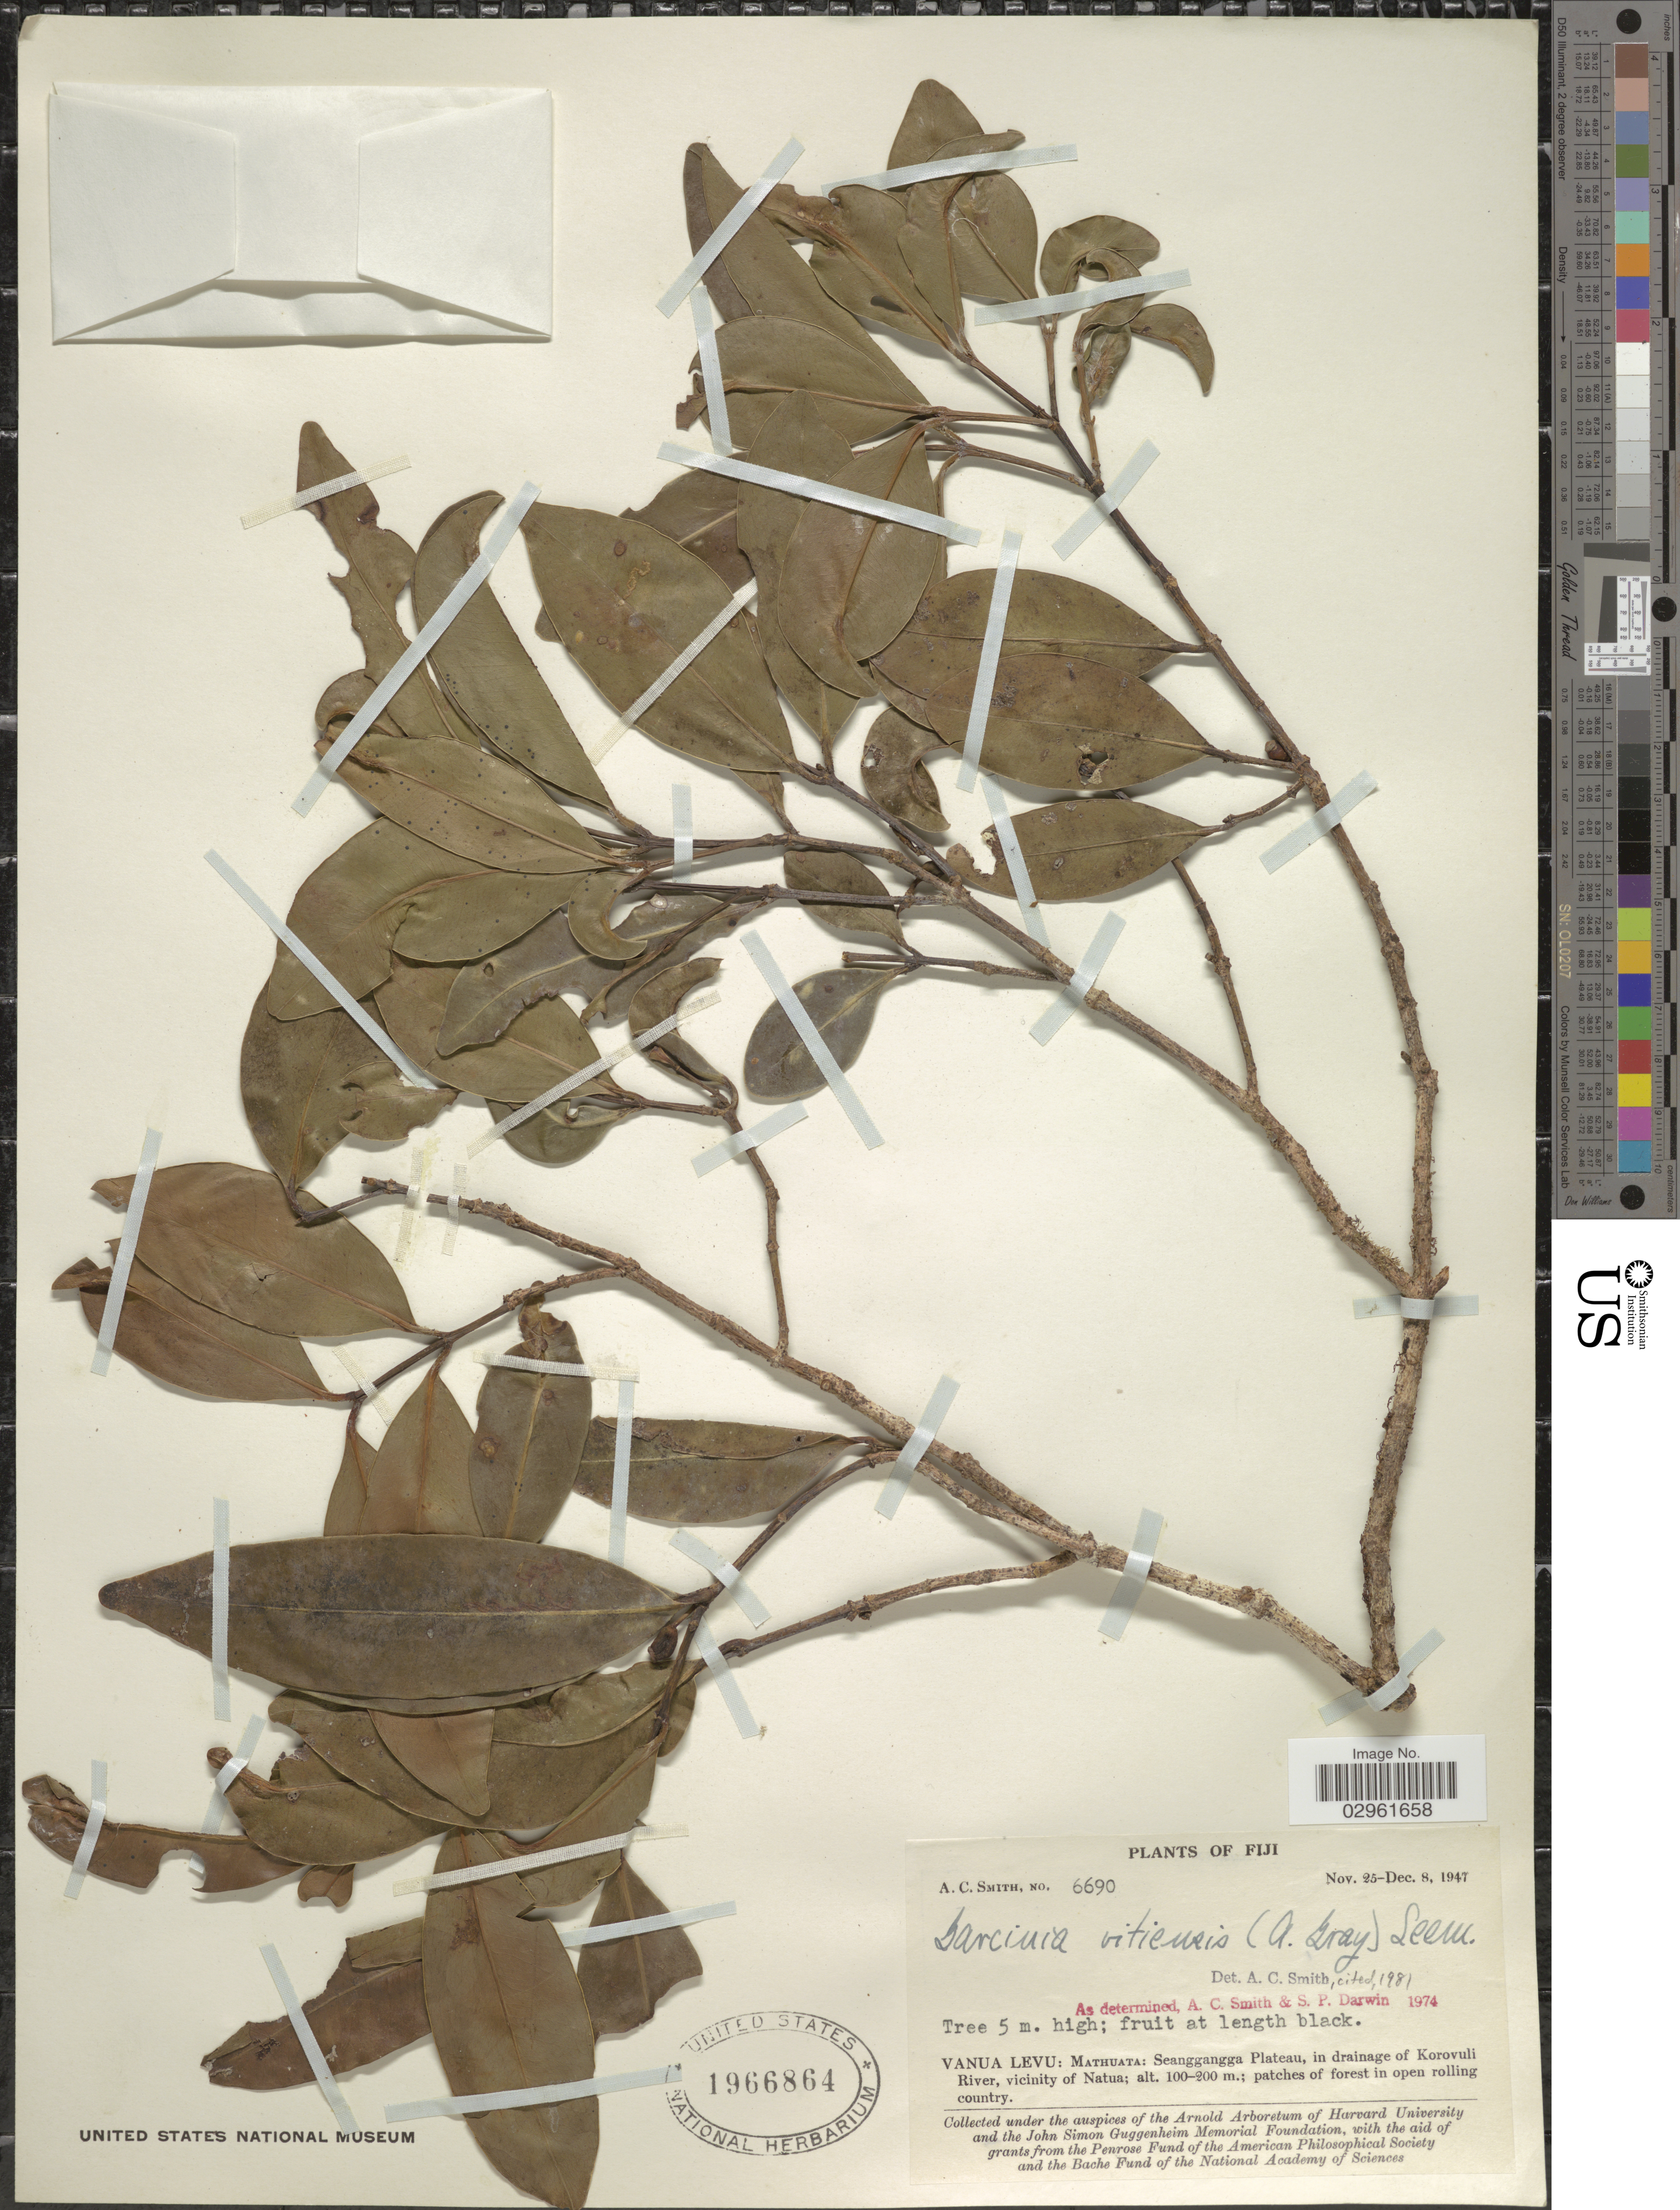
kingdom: Plantae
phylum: Tracheophyta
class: Magnoliopsida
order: Malpighiales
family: Clusiaceae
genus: Garcinia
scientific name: Garcinia vitiensis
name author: (A. Gray) Seem.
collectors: A. C. Smith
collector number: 6690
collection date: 1947-11-25/1947-12-08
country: Fiji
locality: Vanua Levu: Mathuata: Seanggangga Plateau, in drainage of Korovuli River, vicinity of Natua.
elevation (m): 100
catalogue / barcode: US 1966864